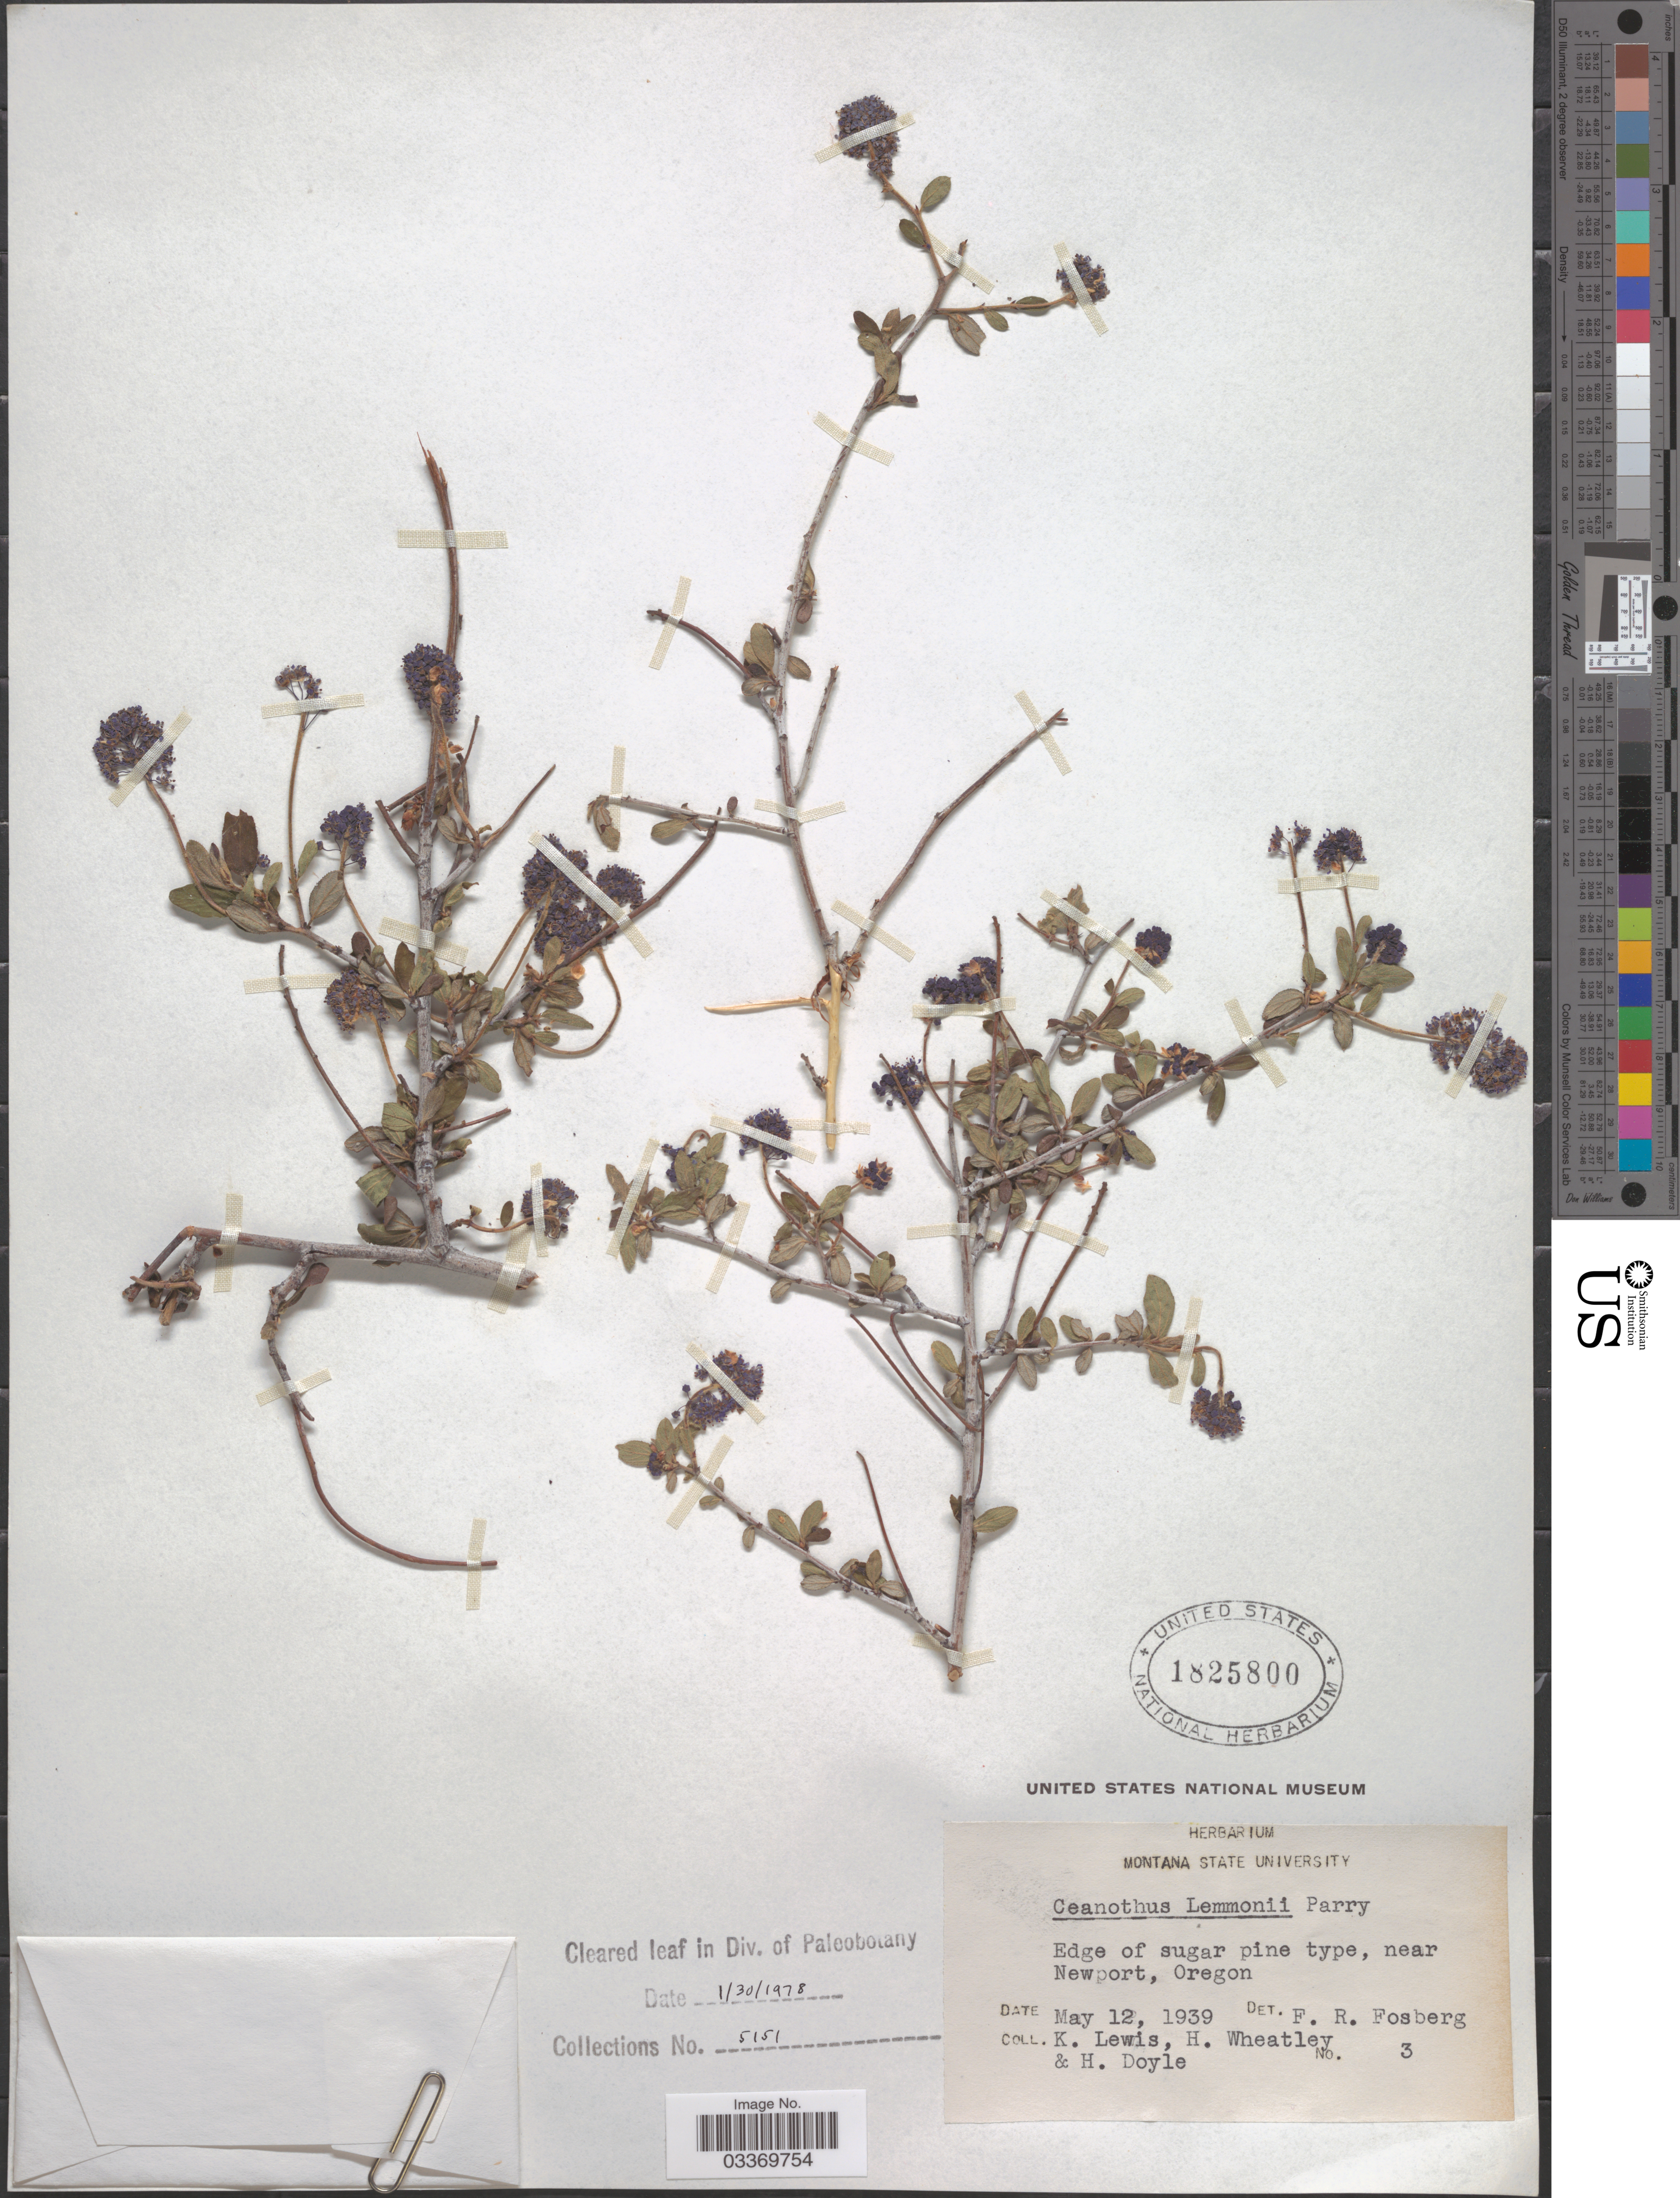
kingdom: Plantae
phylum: Tracheophyta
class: Magnoliopsida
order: Rosales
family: Rhamnaceae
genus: Ceanothus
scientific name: Ceanothus lemmonii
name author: Parry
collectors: K. Lewis, H. Wheatley & H. Doyle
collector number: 3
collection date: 1939-05-12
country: United States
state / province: Oregon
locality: Near Newport.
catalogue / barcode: US 1825800